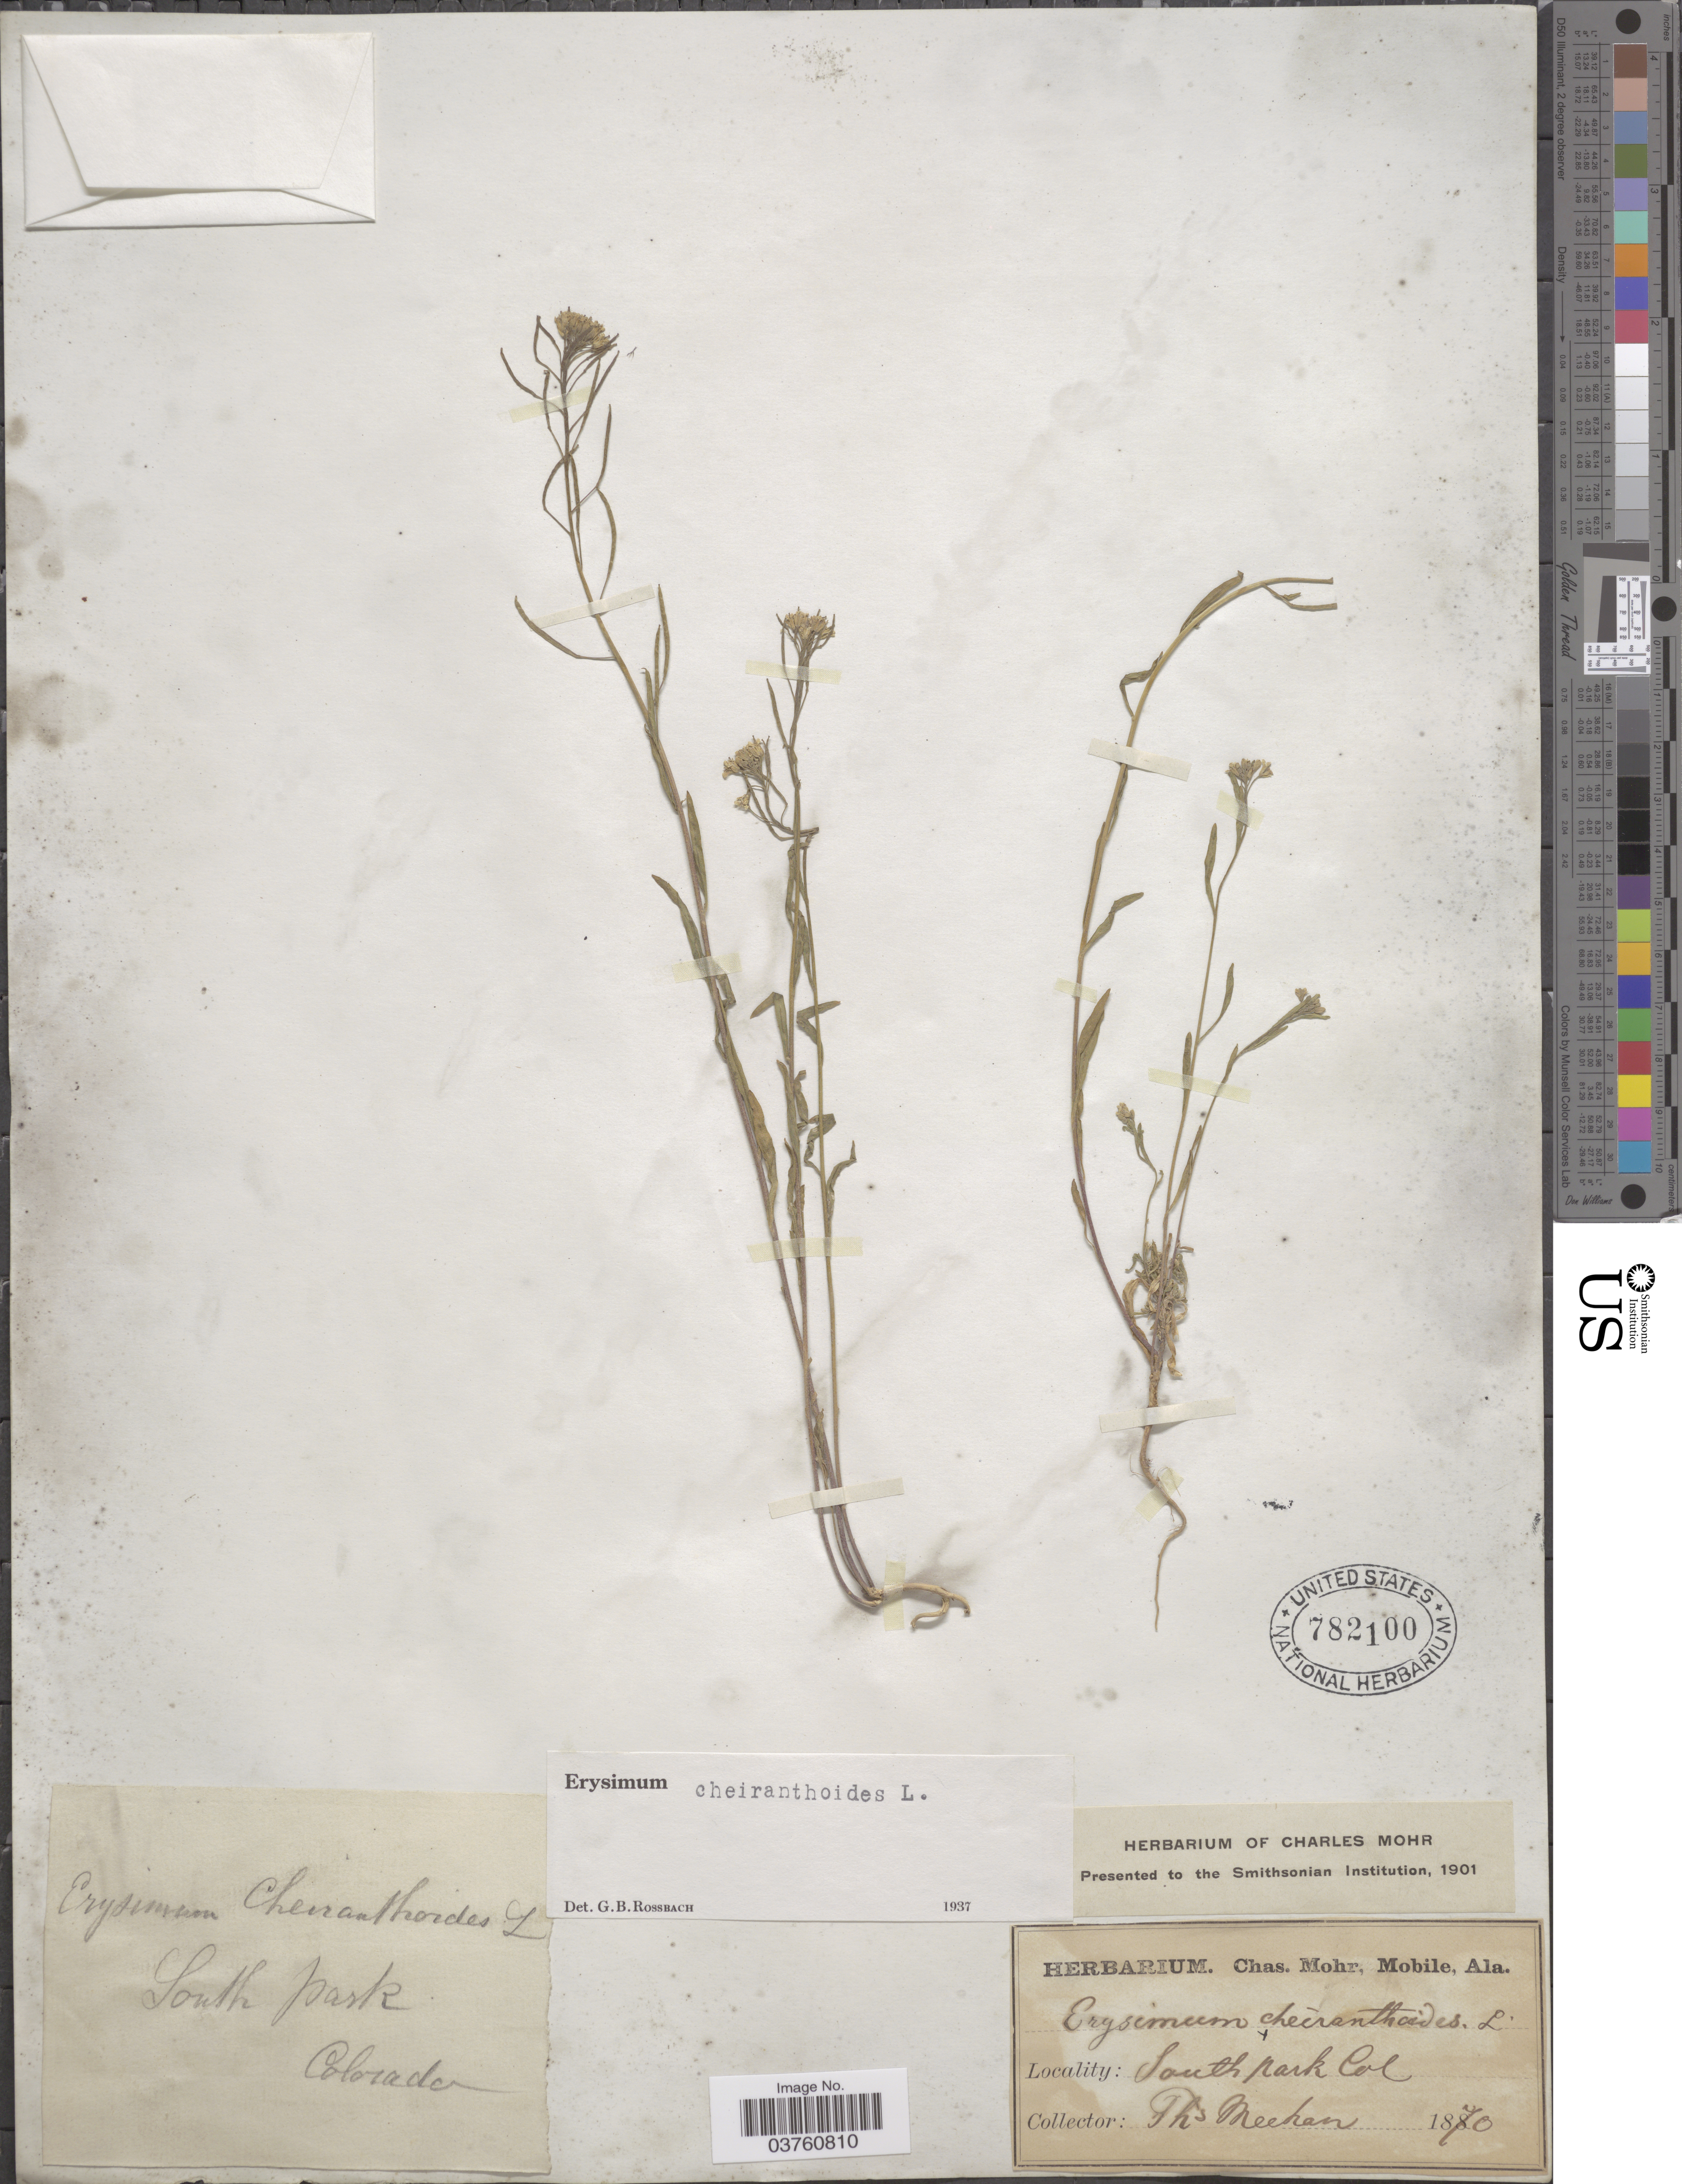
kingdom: Plantae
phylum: Tracheophyta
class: Magnoliopsida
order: Brassicales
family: Brassicaceae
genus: Erysimum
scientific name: Erysimum cheiranthoides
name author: L.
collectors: T. Meehan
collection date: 1870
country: United States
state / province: Colorado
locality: South Park.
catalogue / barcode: US 782100